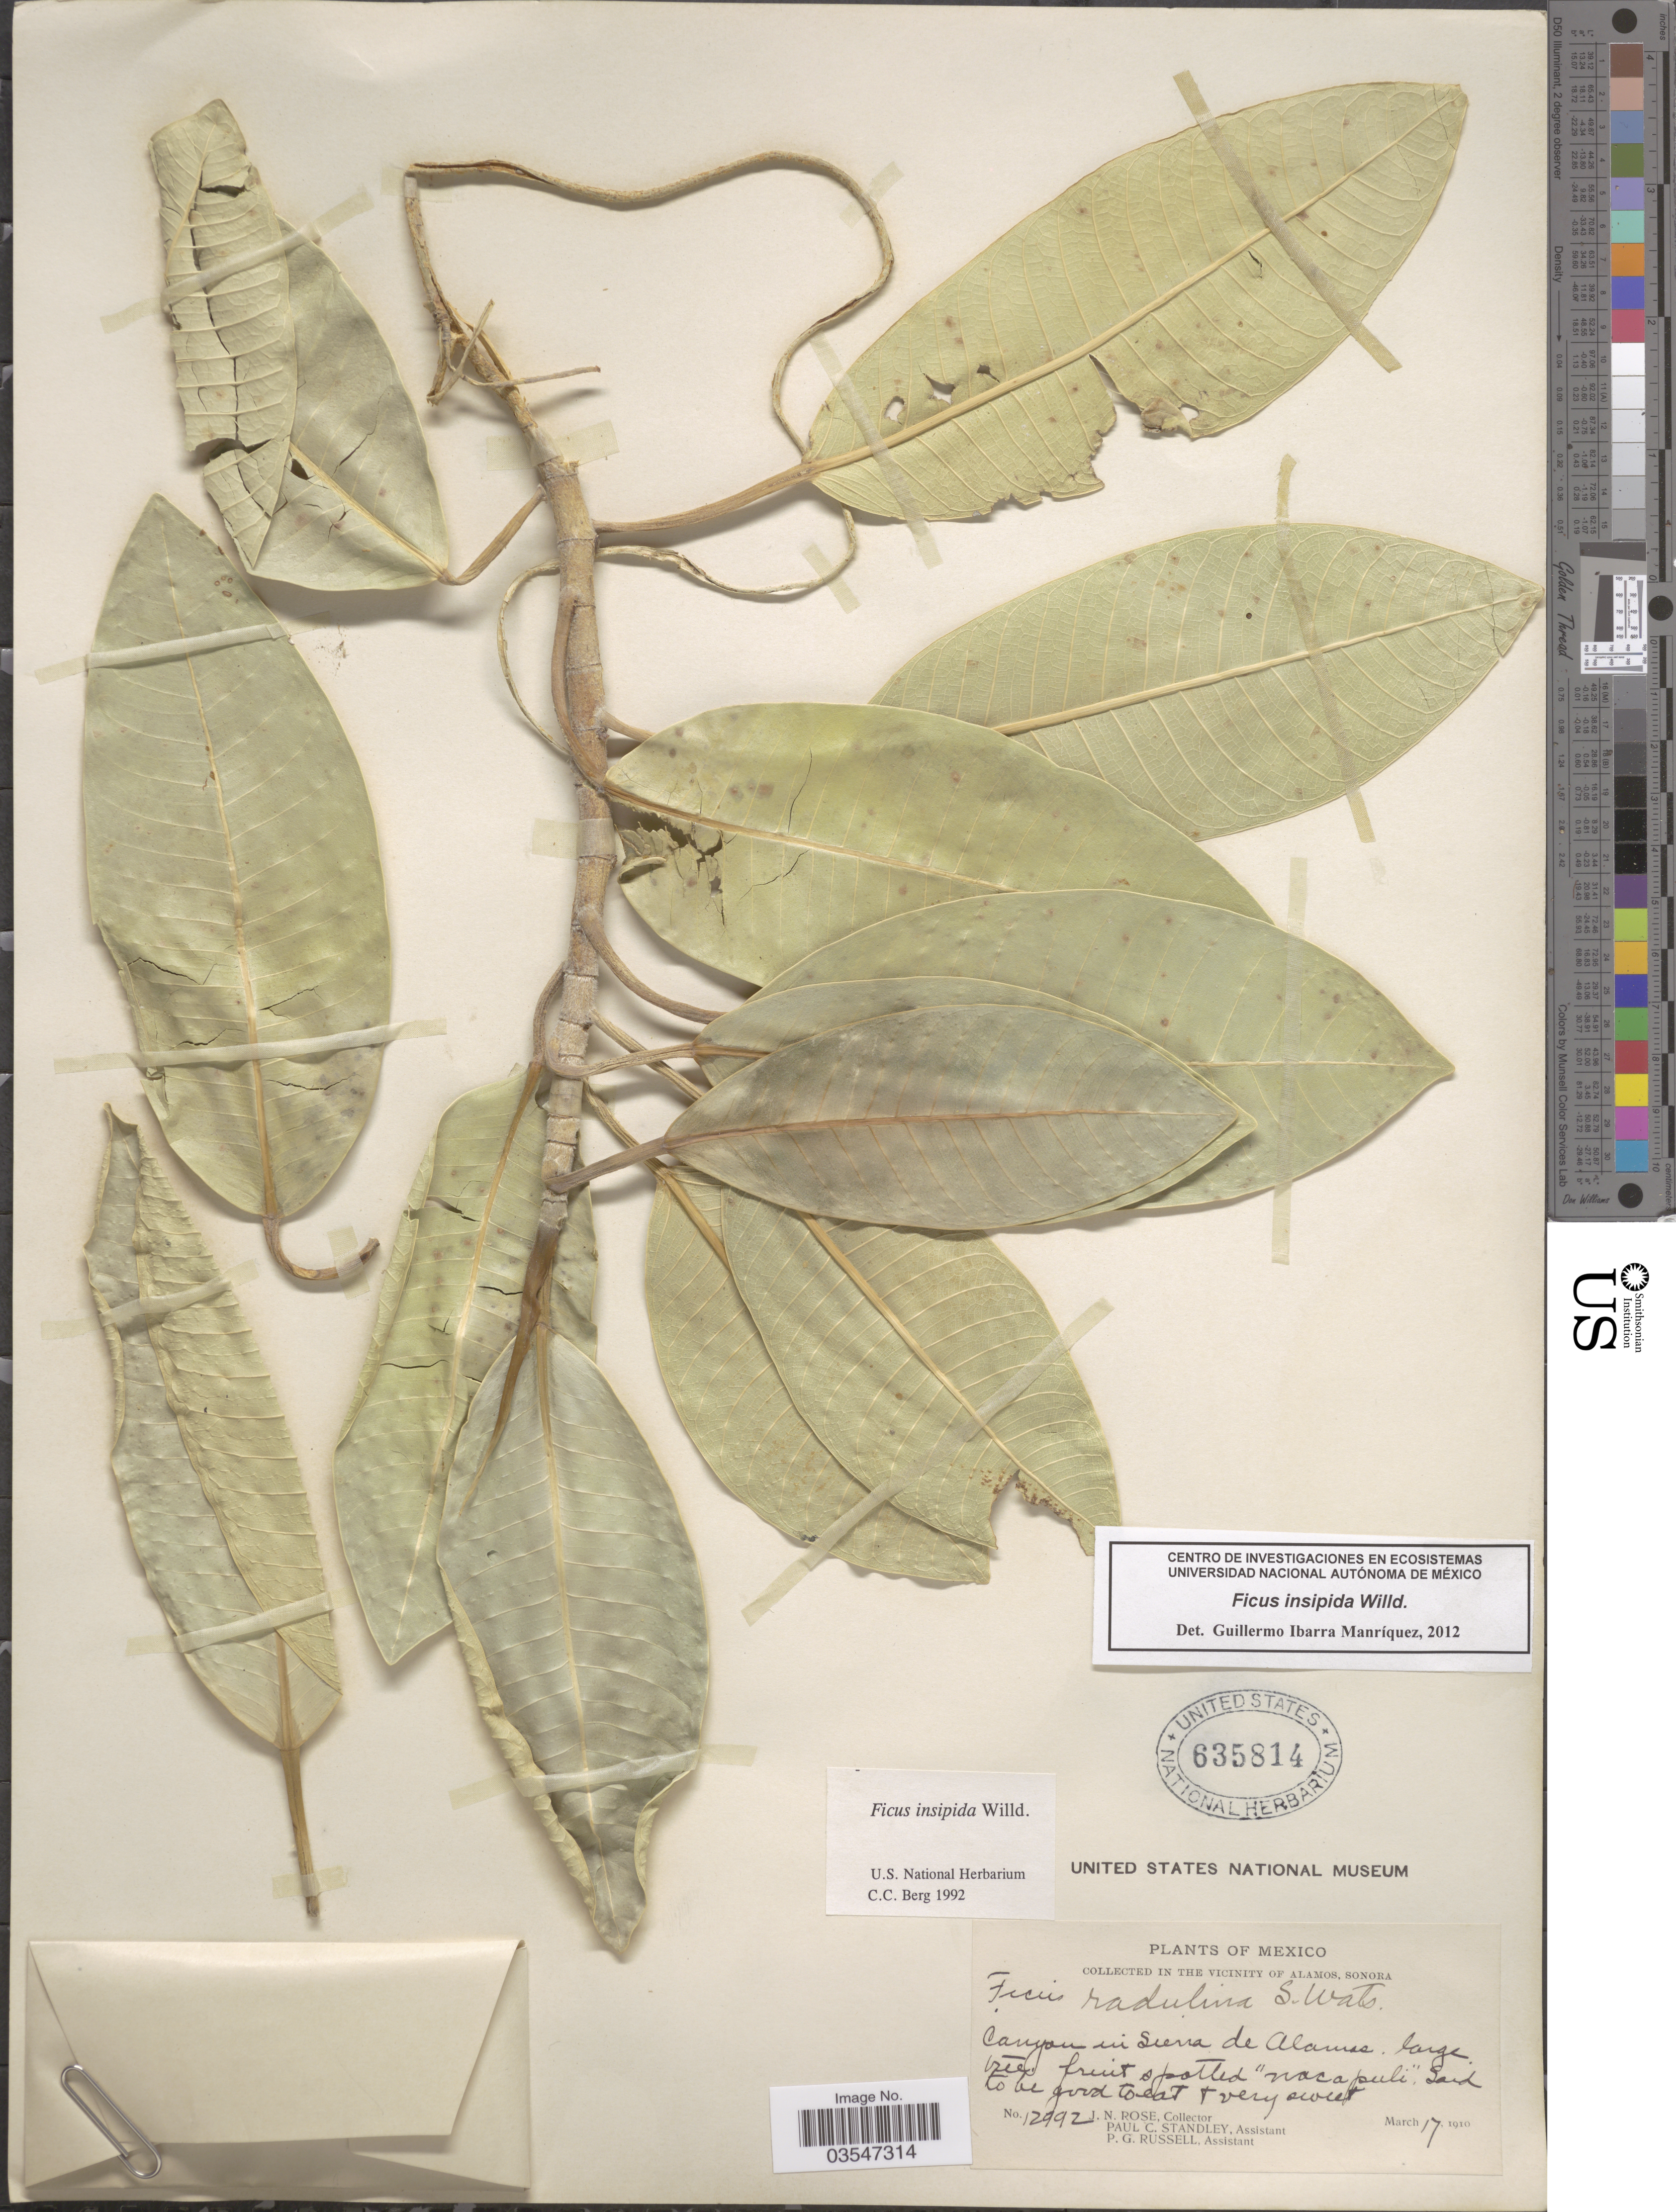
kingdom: Plantae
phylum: Tracheophyta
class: Magnoliopsida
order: Rosales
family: Moraceae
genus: Ficus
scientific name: Ficus insipida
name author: Willd.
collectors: J. N. Rose, P. C. Standley & P. G. Russell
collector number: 12992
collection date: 1910-03-17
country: Mexico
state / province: Sonora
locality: Vicinity of Alamos, Sonora. Canyon in Sierra de Alamos.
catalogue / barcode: US 635814